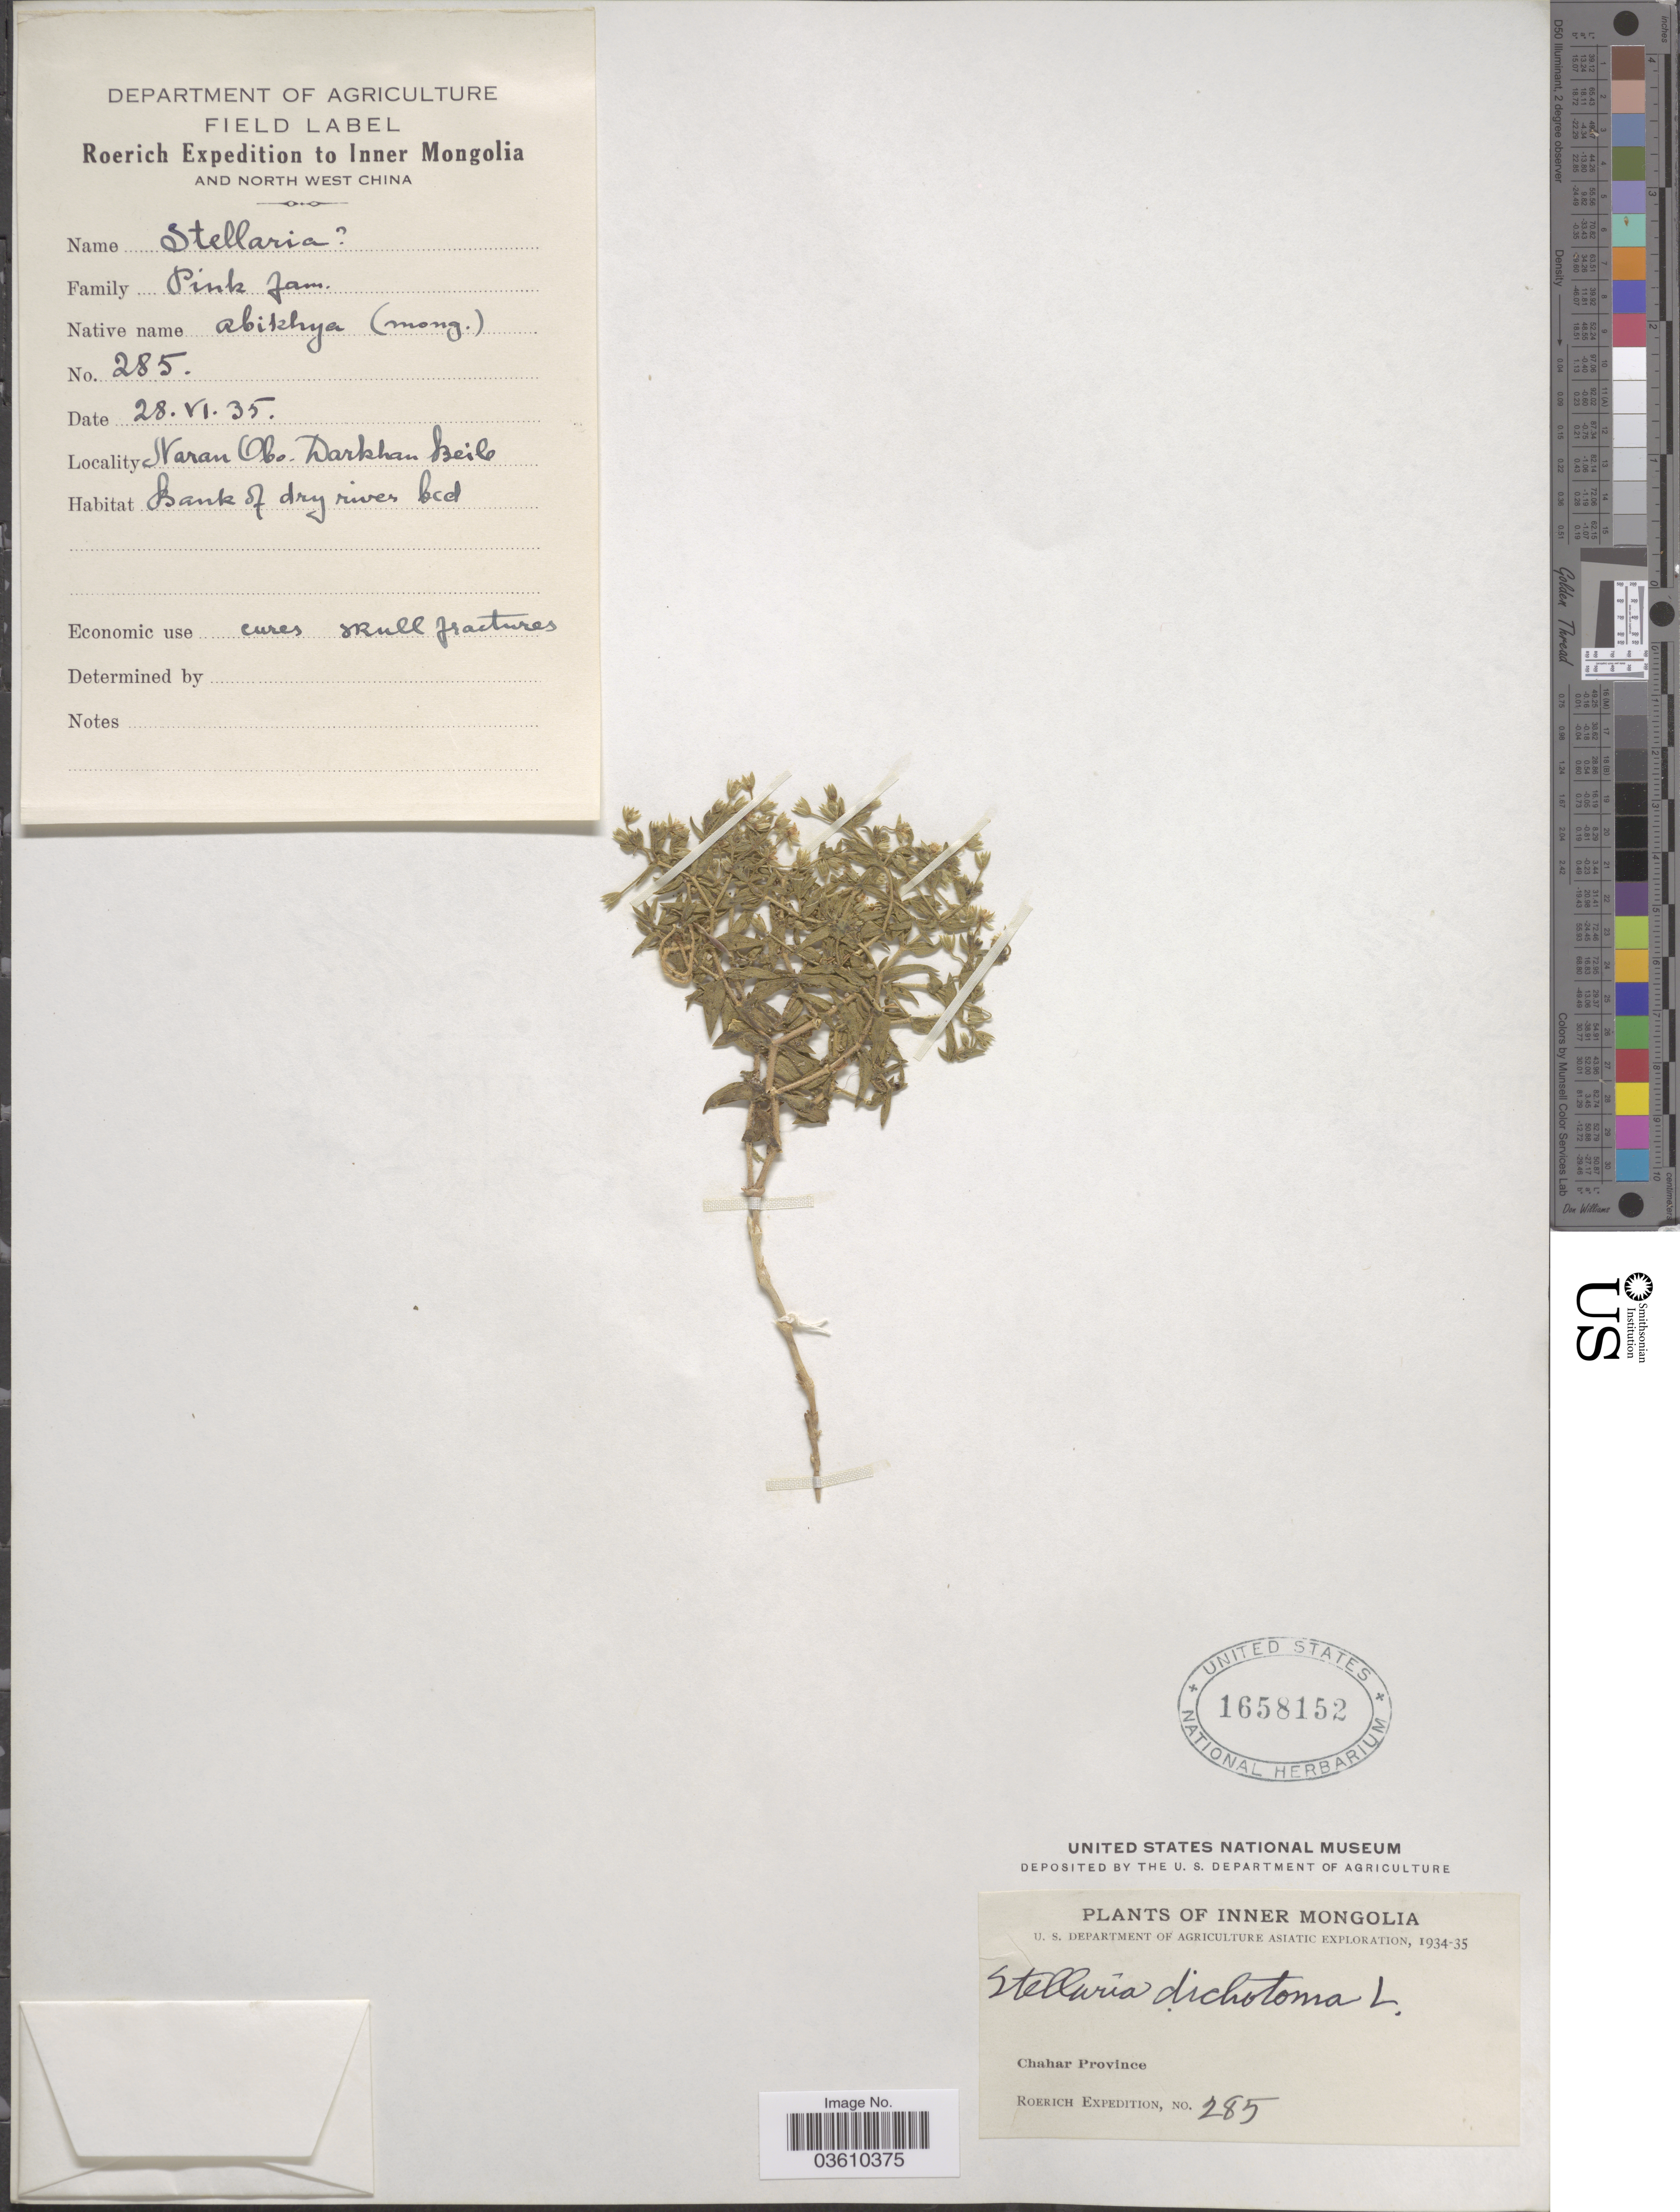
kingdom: Plantae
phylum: Tracheophyta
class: Magnoliopsida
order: Caryophyllales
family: Caryophyllaceae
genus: Stellaria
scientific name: Stellaria dichotoma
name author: L.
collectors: Roerich Expedition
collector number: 285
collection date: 1935-06-28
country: China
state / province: Nei Monggol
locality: Inner Mongolia. North West China. Chahar Province. Naran Obs. Darkhan Beile.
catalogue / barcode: US 1658152